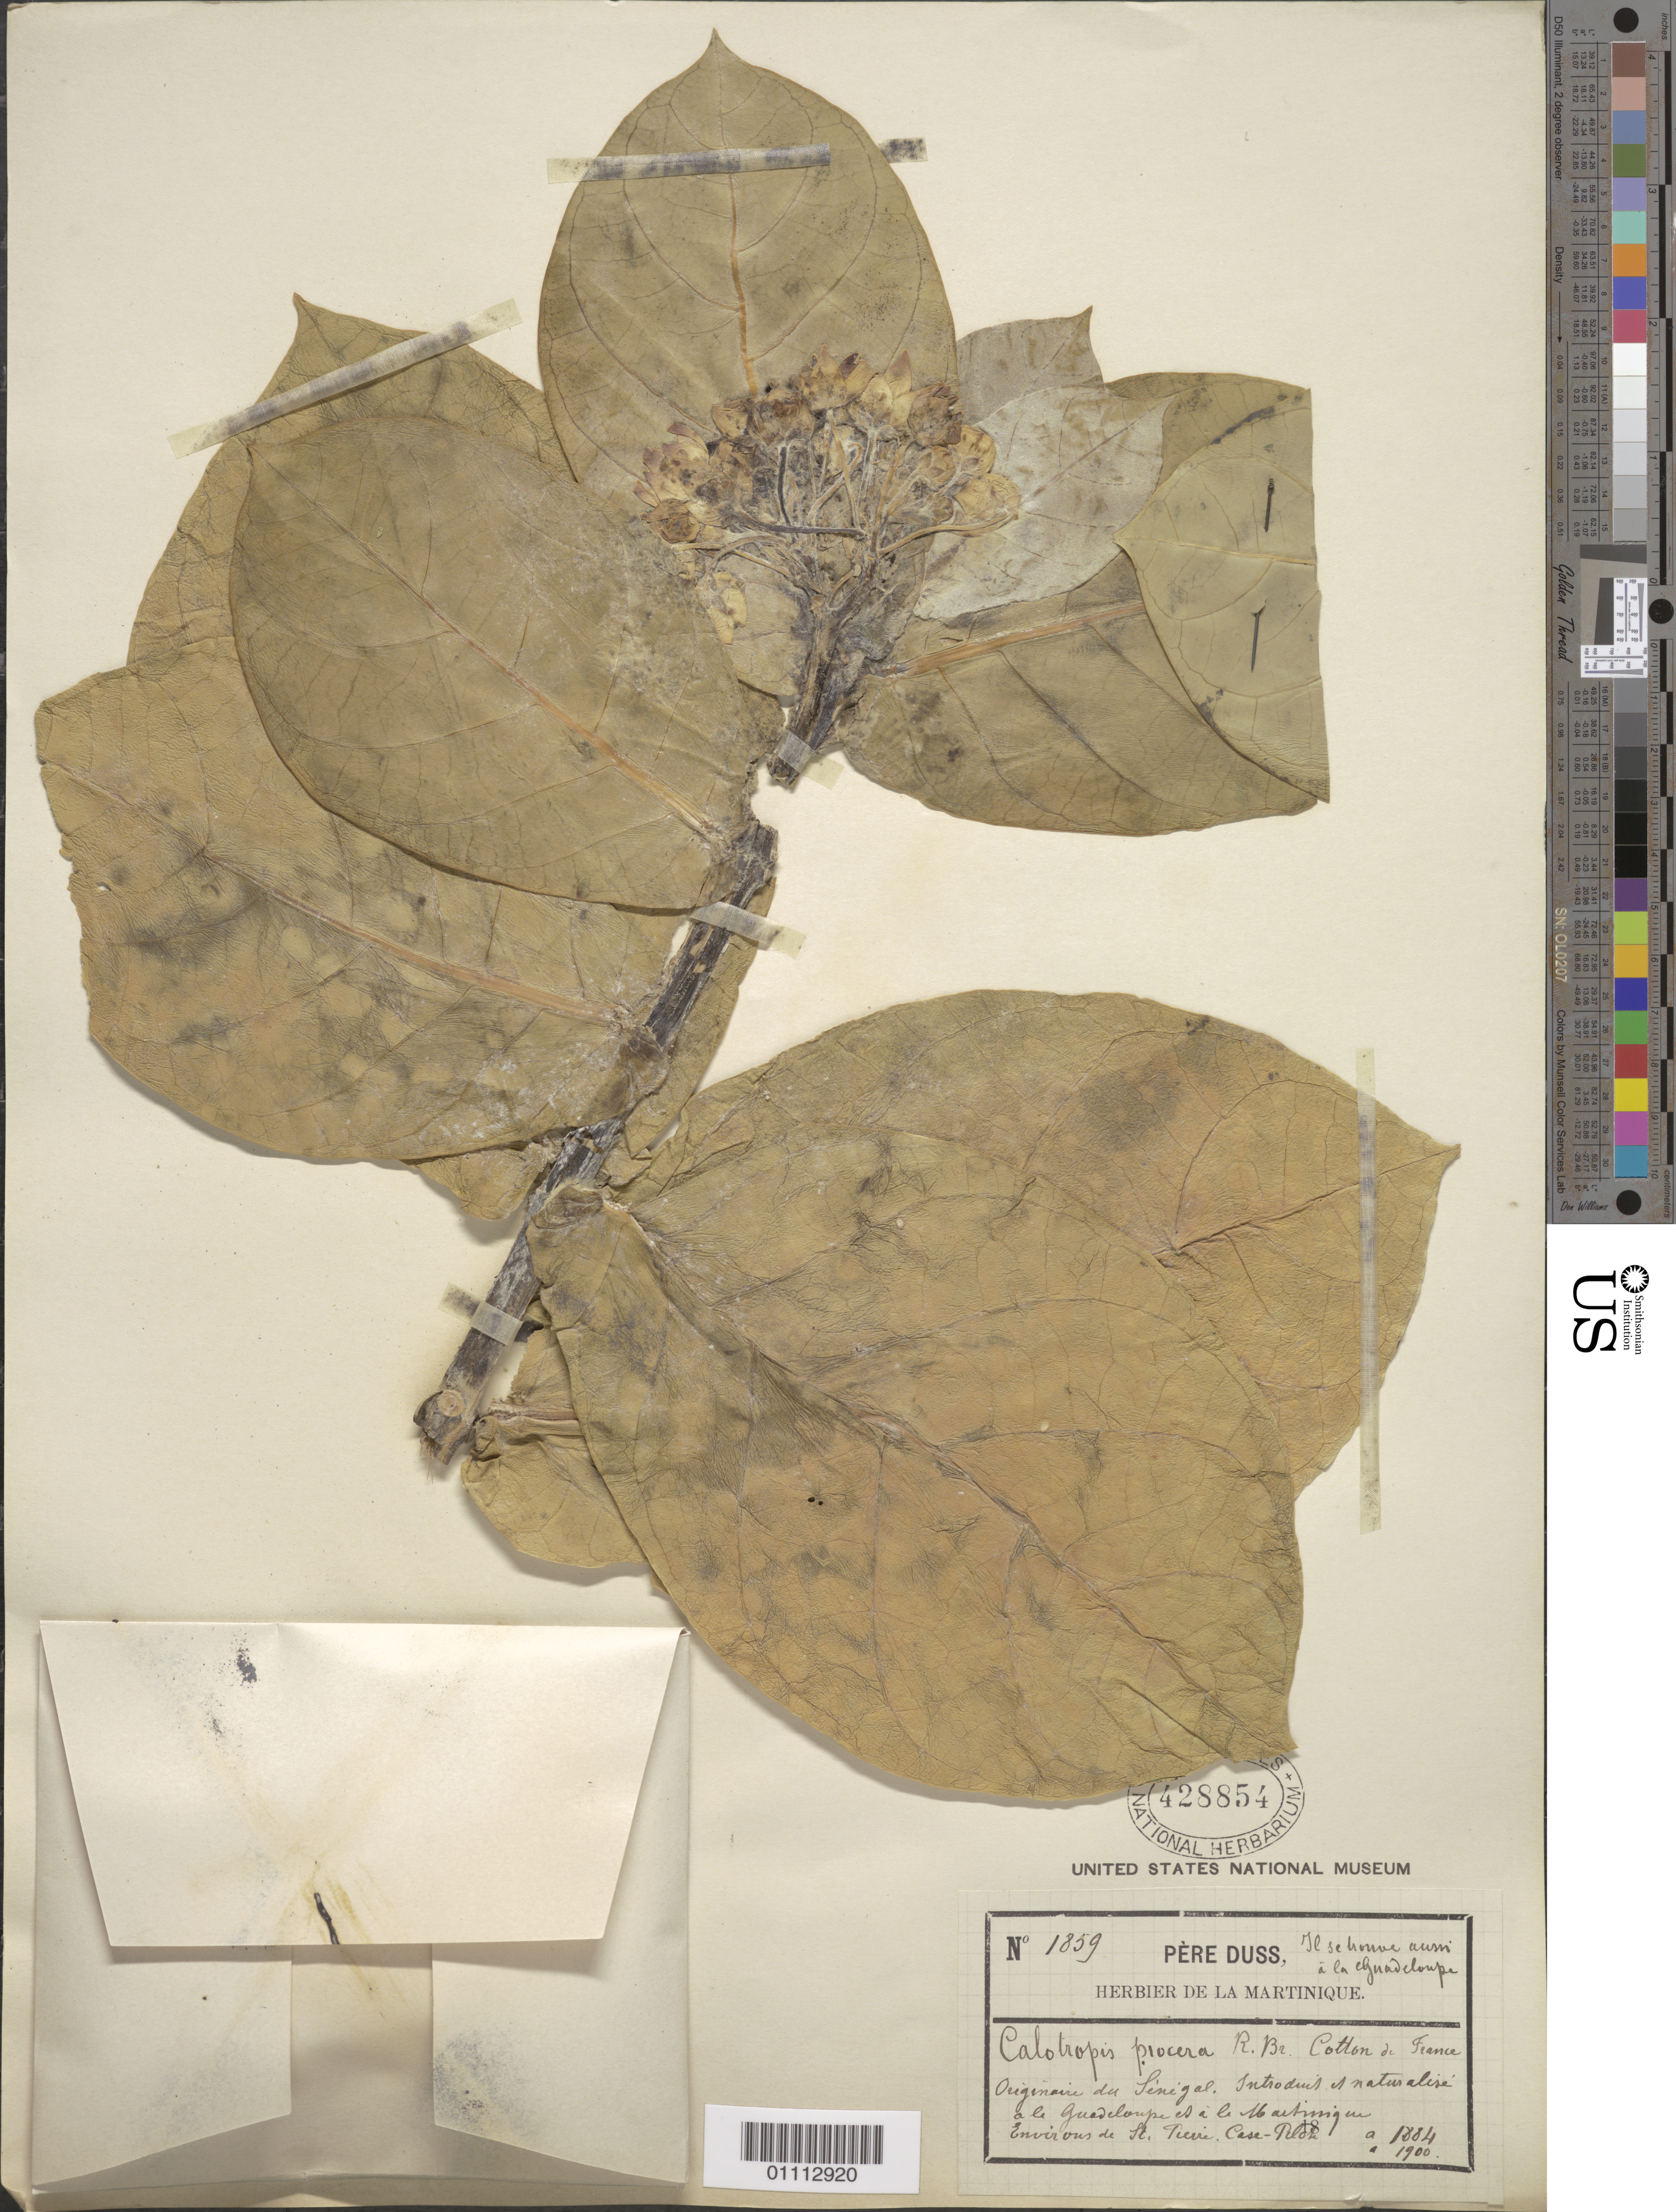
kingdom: Plantae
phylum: Tracheophyta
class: Magnoliopsida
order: Gentianales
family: Apocynaceae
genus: Calotropis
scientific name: Calotropis procera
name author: (Aiton) W.T. Aiton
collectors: Père Duss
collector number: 1859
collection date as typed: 1884 and 1900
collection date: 1884,1900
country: Martinique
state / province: Saint-Pierre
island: Martinique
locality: Originaire du Senegal. Introduit et naturalise a la Guadeloupe et a la Martinique. Environs de St. Pierre. Case Pelote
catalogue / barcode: US 428854